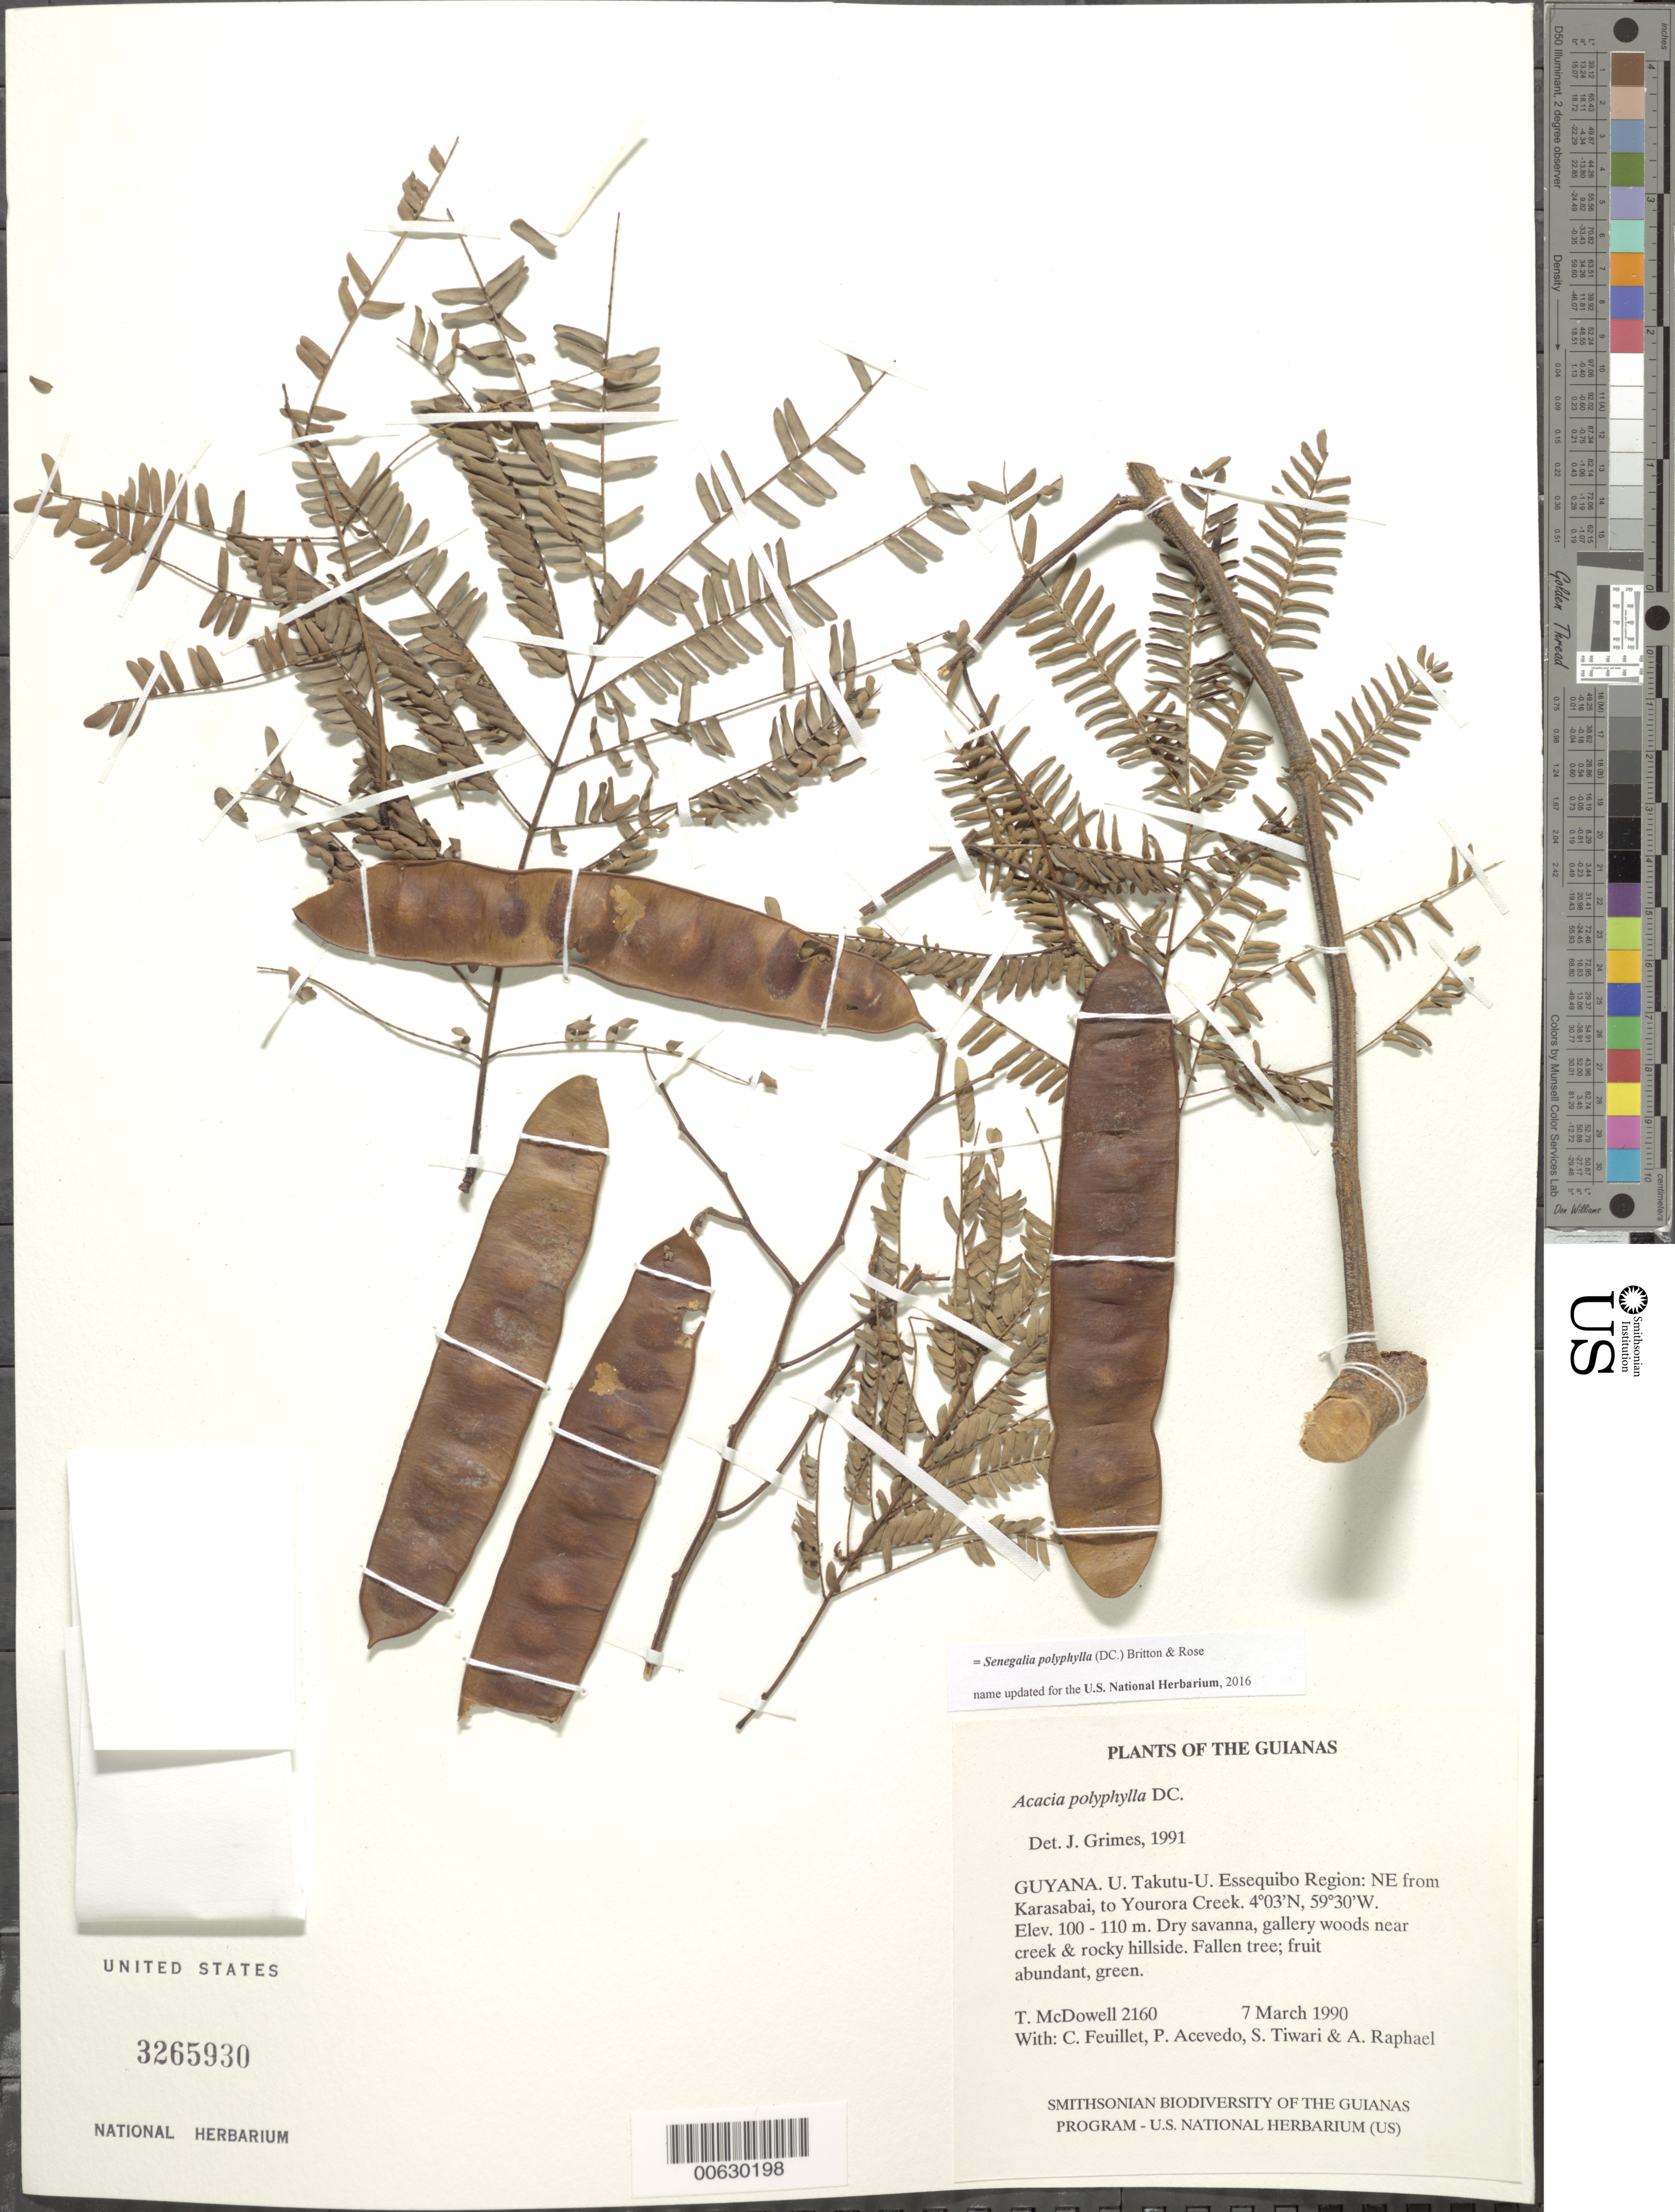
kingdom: Plantae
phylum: Tracheophyta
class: Magnoliopsida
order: Fabales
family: Fabaceae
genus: Senegalia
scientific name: Senegalia polyphylla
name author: (DC.) Britton & Rose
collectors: T. McDowell, C. Feuillet, P. Acevedo-Rodr., S. Tiwari & A. Raphael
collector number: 2160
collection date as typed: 7 March 1990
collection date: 1990-03-07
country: Guyana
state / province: U. Takutu-U. Essequibo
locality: NE from Karasabai, to Yourora Creek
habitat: Dry savanna, gallery woods near creek & rocky hillside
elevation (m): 100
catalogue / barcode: US 3265930